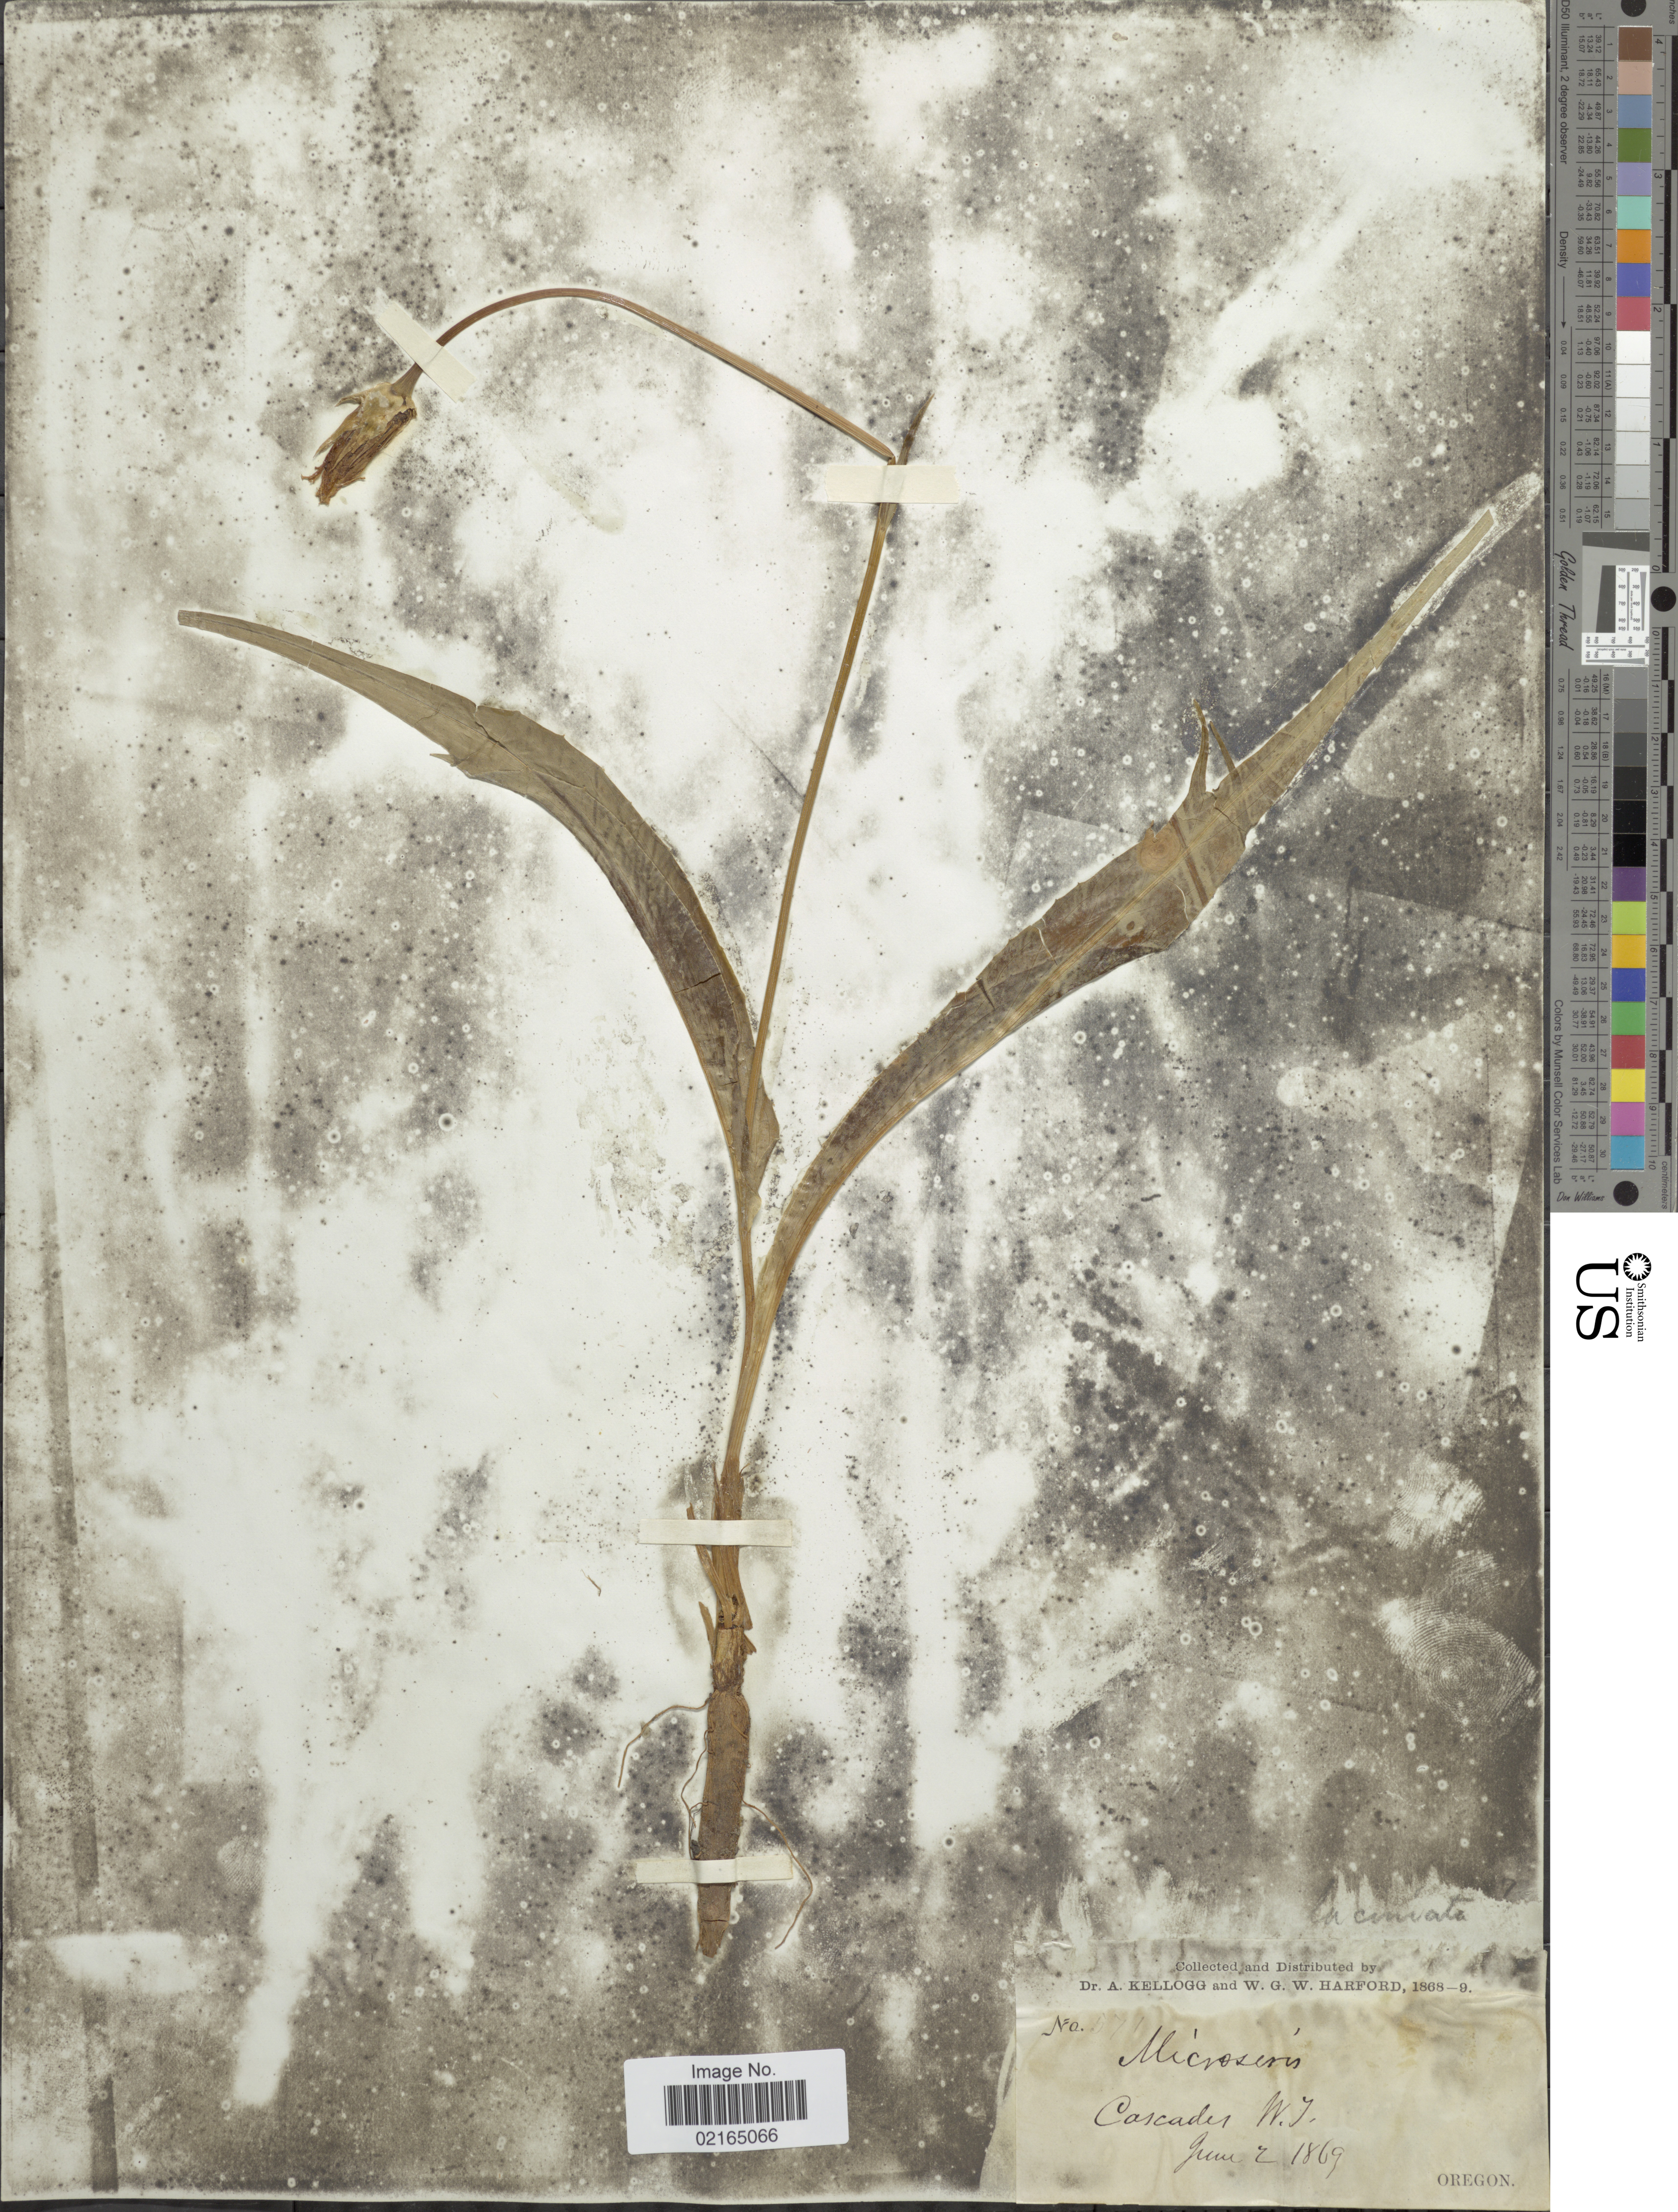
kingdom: Plantae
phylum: Tracheophyta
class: Magnoliopsida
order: Asterales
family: Asteraceae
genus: Microseris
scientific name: Microseris laciniata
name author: (Hook.) Sch. Bip.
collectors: A. Kellogg & W. G. W. Harford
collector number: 571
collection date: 1869-06-02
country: United States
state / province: Oregon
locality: Cascades